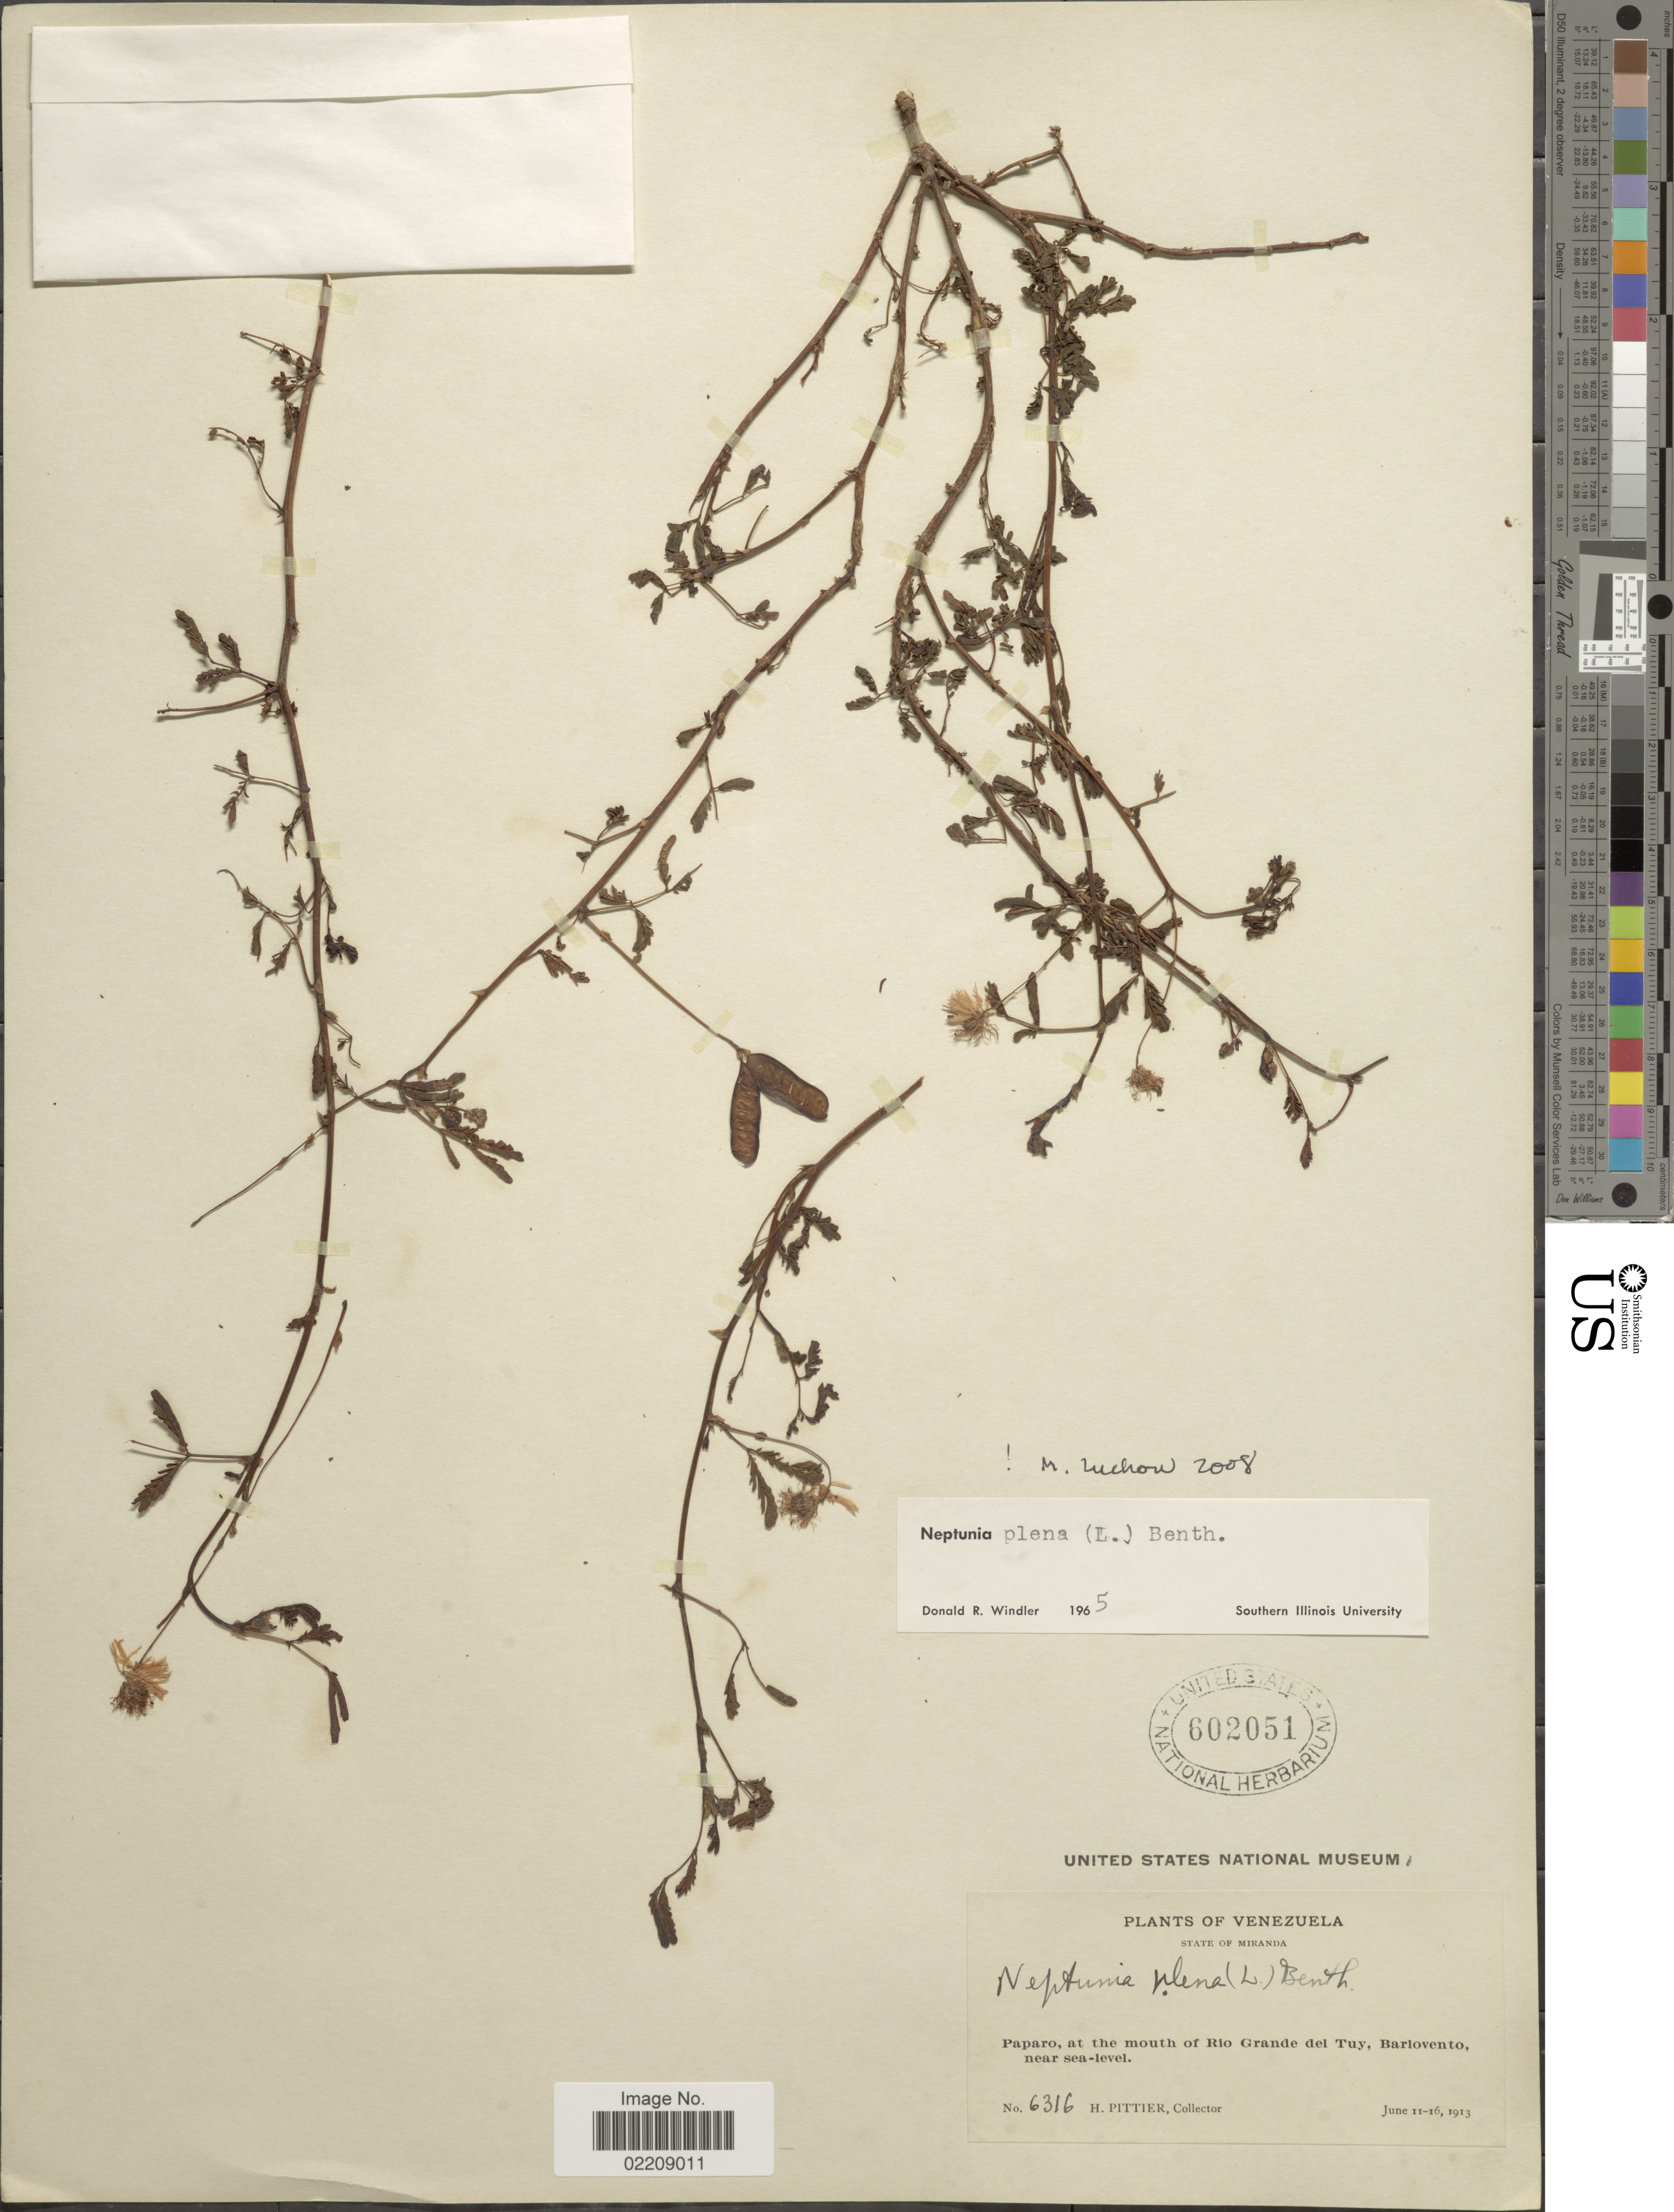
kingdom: Plantae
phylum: Tracheophyta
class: Magnoliopsida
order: Fabales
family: Fabaceae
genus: Neptunia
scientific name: Neptunia plena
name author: (L.) Benth.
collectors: H. F. Pittier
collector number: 6316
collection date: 1913-06-11/1913-06-16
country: Venezuela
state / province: Miranda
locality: Paparo, at the mouth of Rio Grande del Tuy, Barlovento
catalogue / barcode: US 602051